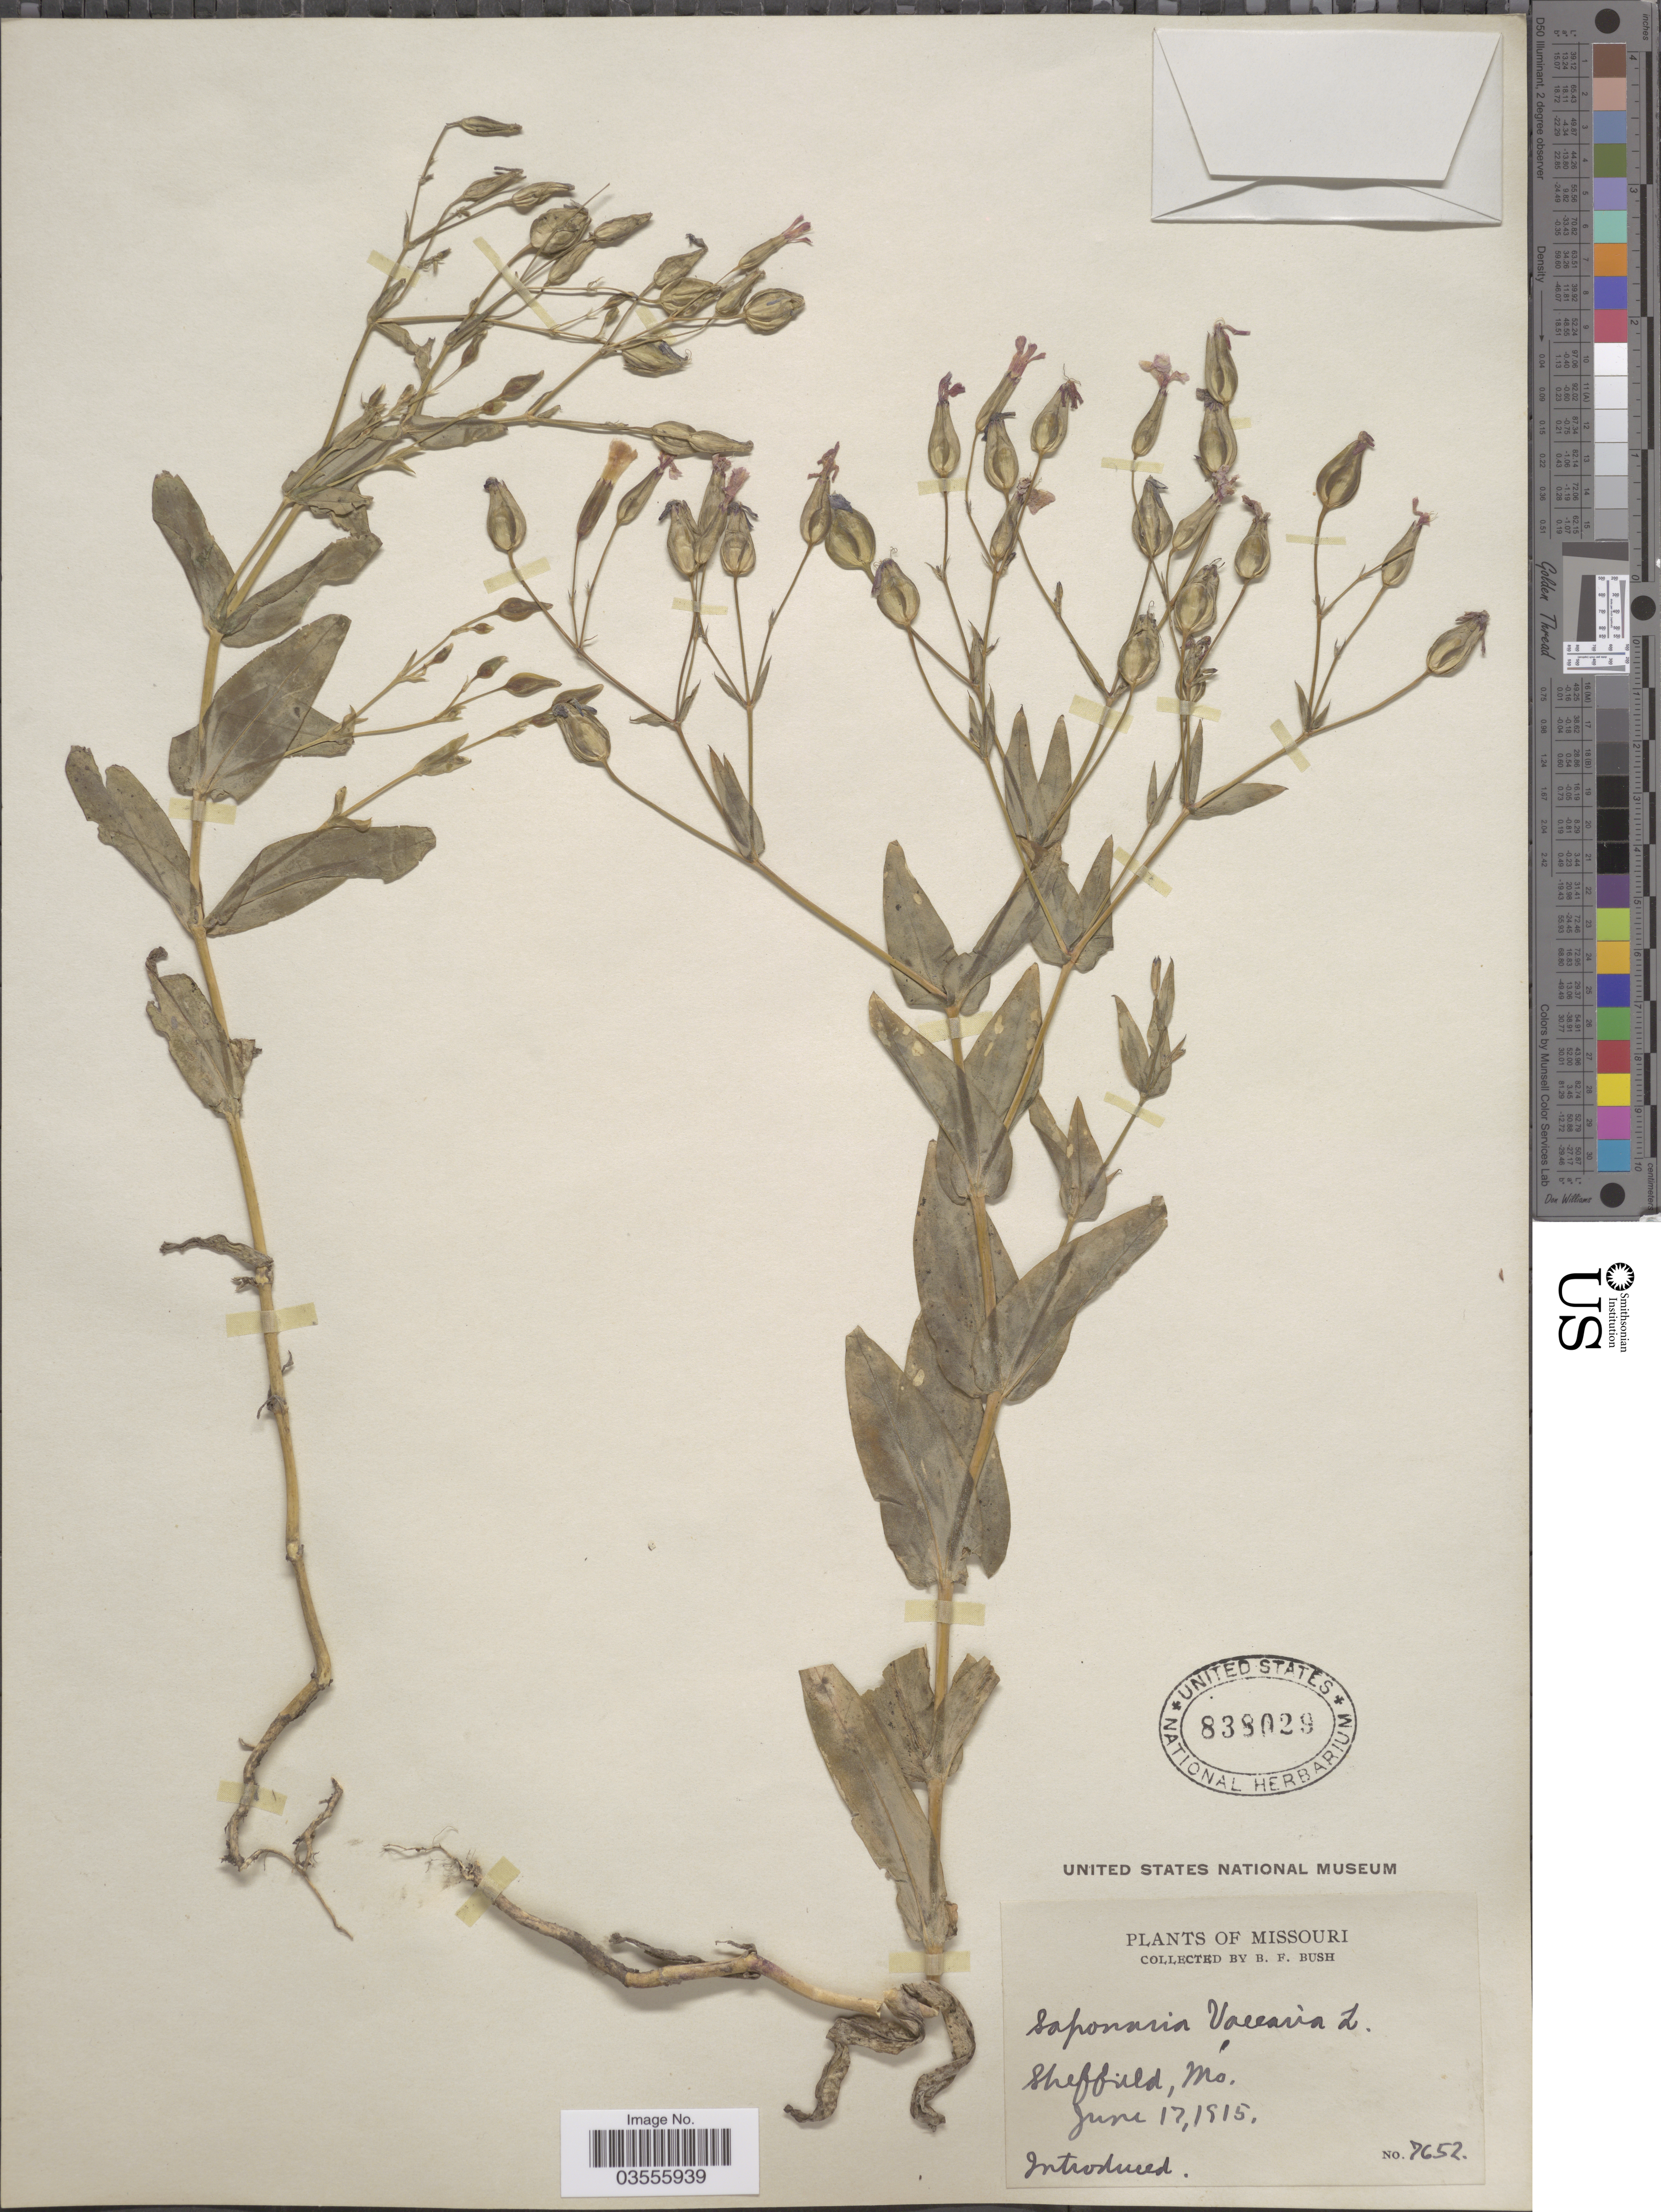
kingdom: Plantae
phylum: Tracheophyta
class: Magnoliopsida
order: Caryophyllales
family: Caryophyllaceae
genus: Gypsophila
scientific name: Gypsophila vaccaria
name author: (L.) Sm.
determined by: Strong, M. T., (US), Smithsonian Institution - National Museum of Natural History (UNITED STATES)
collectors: B. F. Bush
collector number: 7652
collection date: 1915-06-17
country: United States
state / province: Missouri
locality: Sheffield.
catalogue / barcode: US 838029